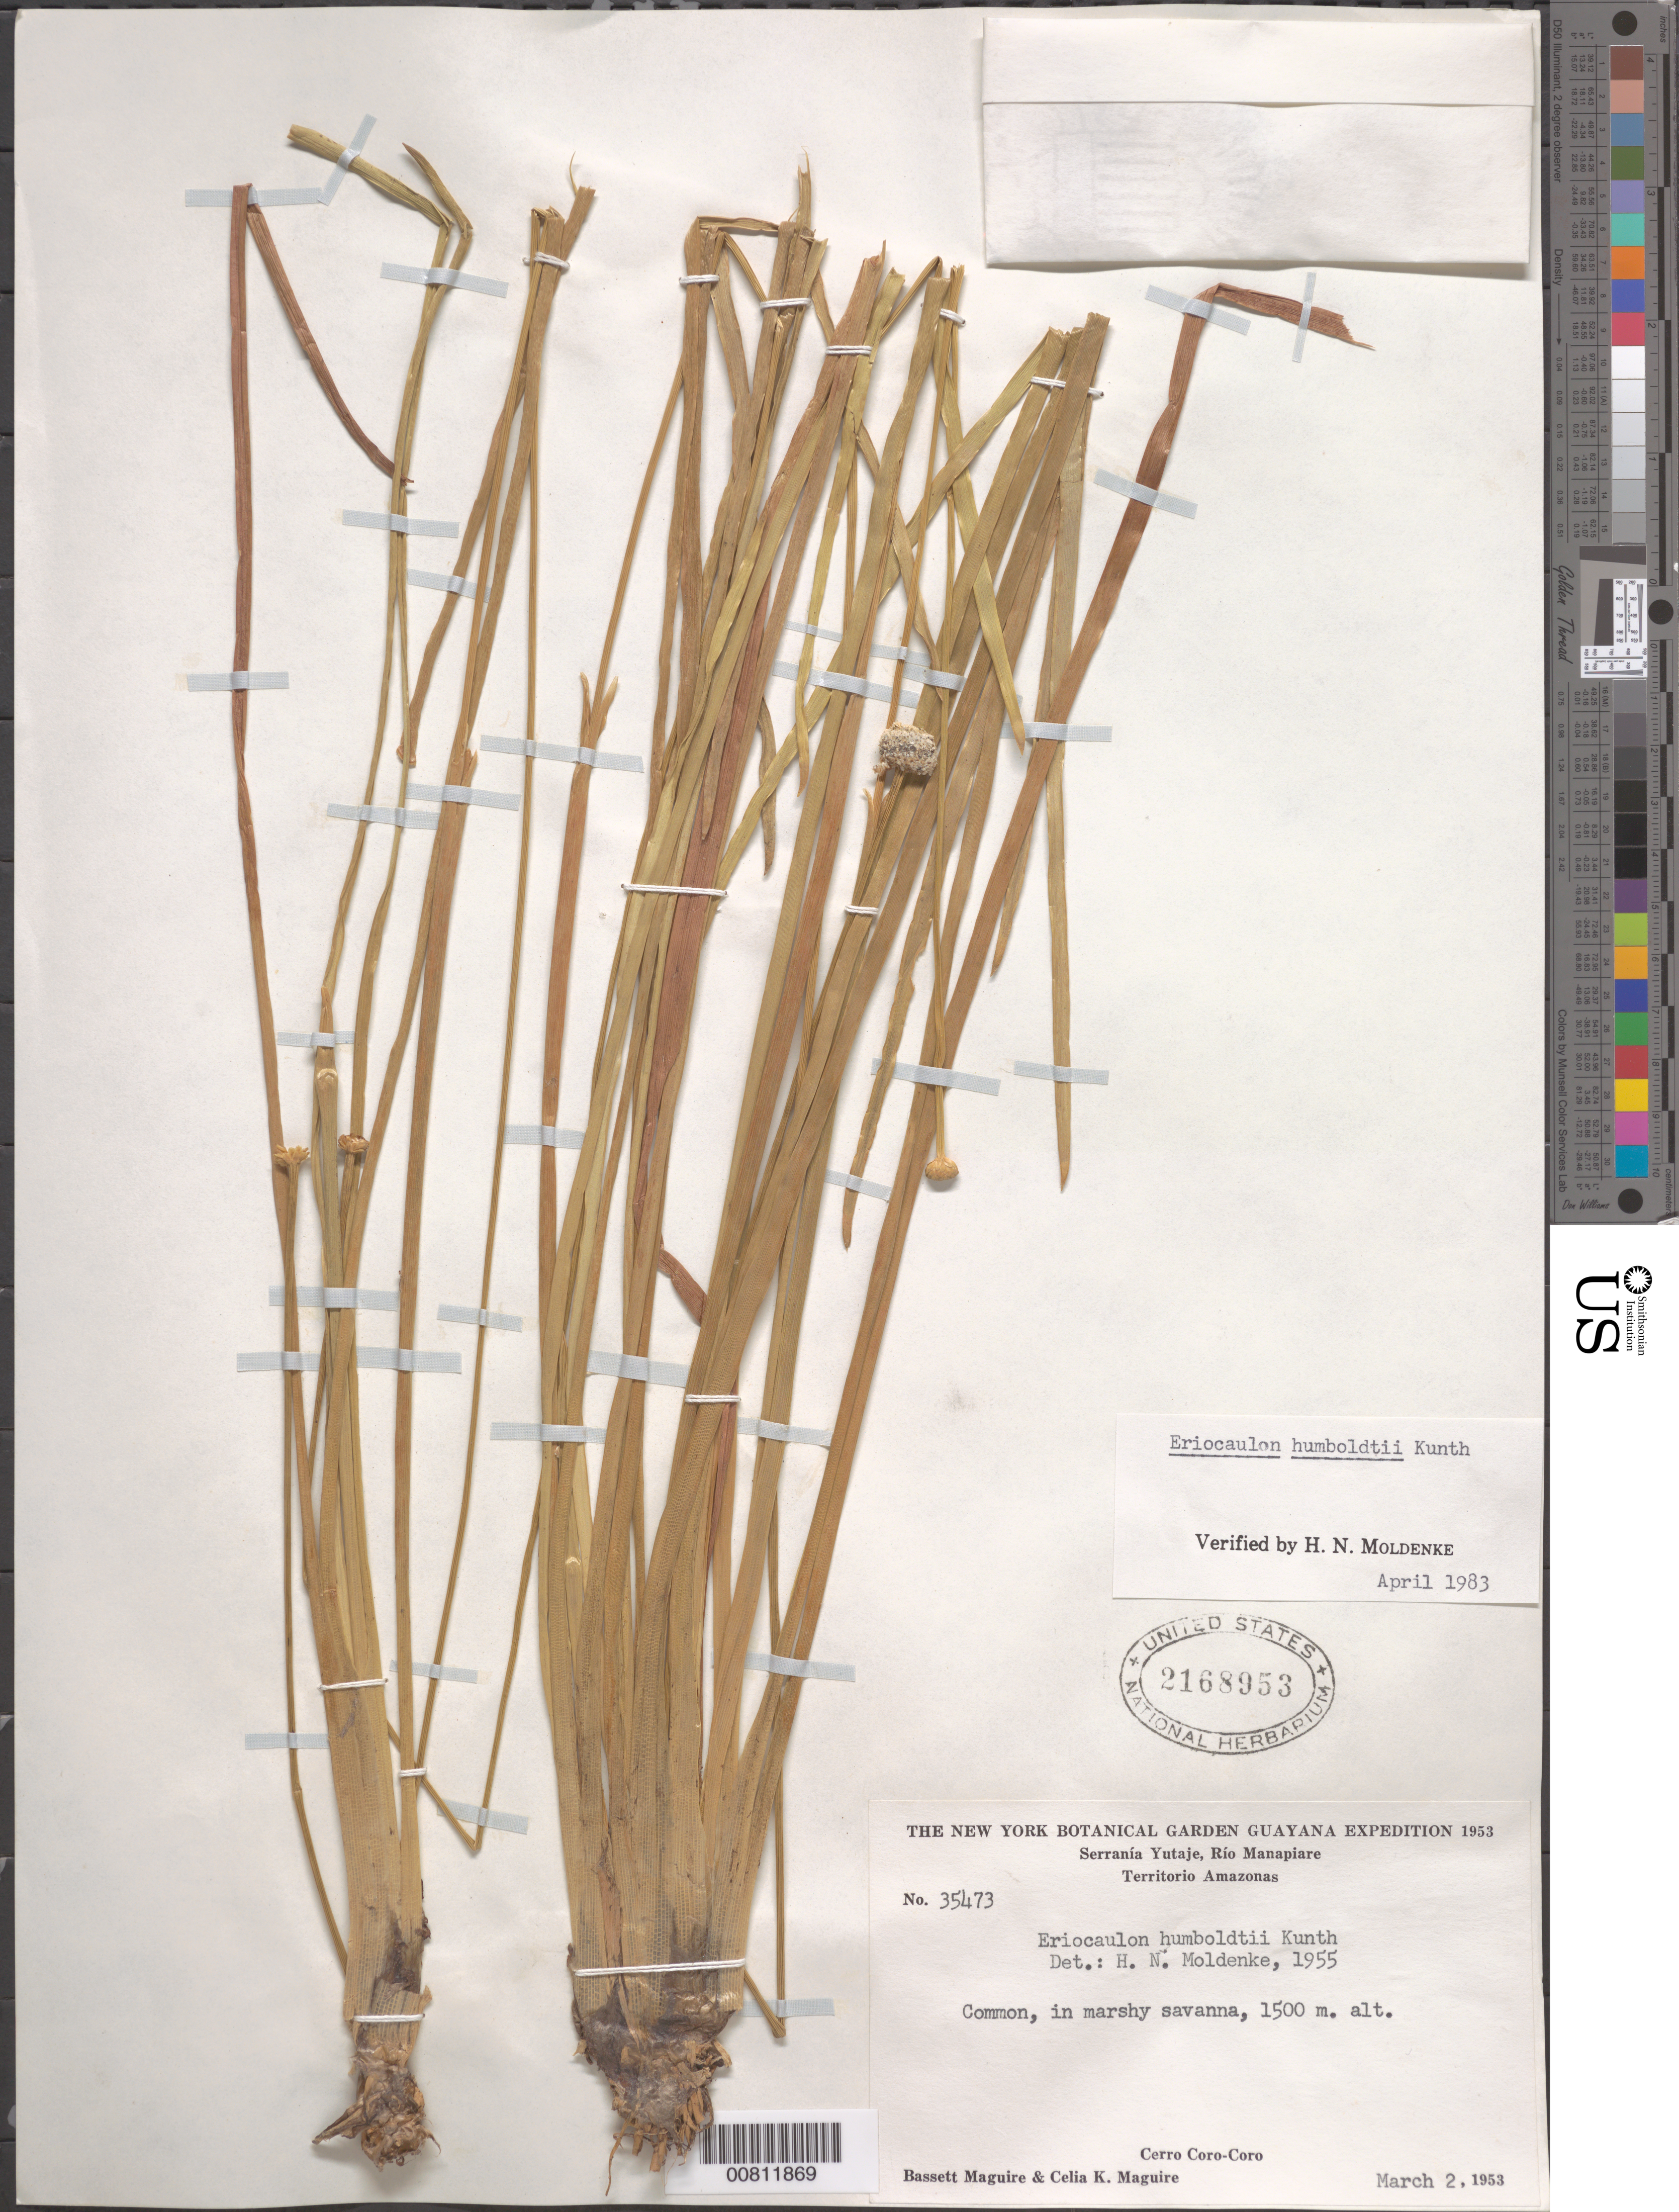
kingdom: Plantae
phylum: Tracheophyta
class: Liliopsida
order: Poales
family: Eriocaulaceae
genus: Eriocaulon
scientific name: Eriocaulon humboldtii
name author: Kunth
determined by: Moldenke, H. N.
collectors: B. Maguire & C. K. Maguire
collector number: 35473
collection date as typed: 2-Mar-53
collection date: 1953-03-02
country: Venezuela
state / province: Amazonas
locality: Cerro Coro-Coro, Serranía Yutajé, Río Manapiare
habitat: Marshy savanna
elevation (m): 1500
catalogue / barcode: US 2168953